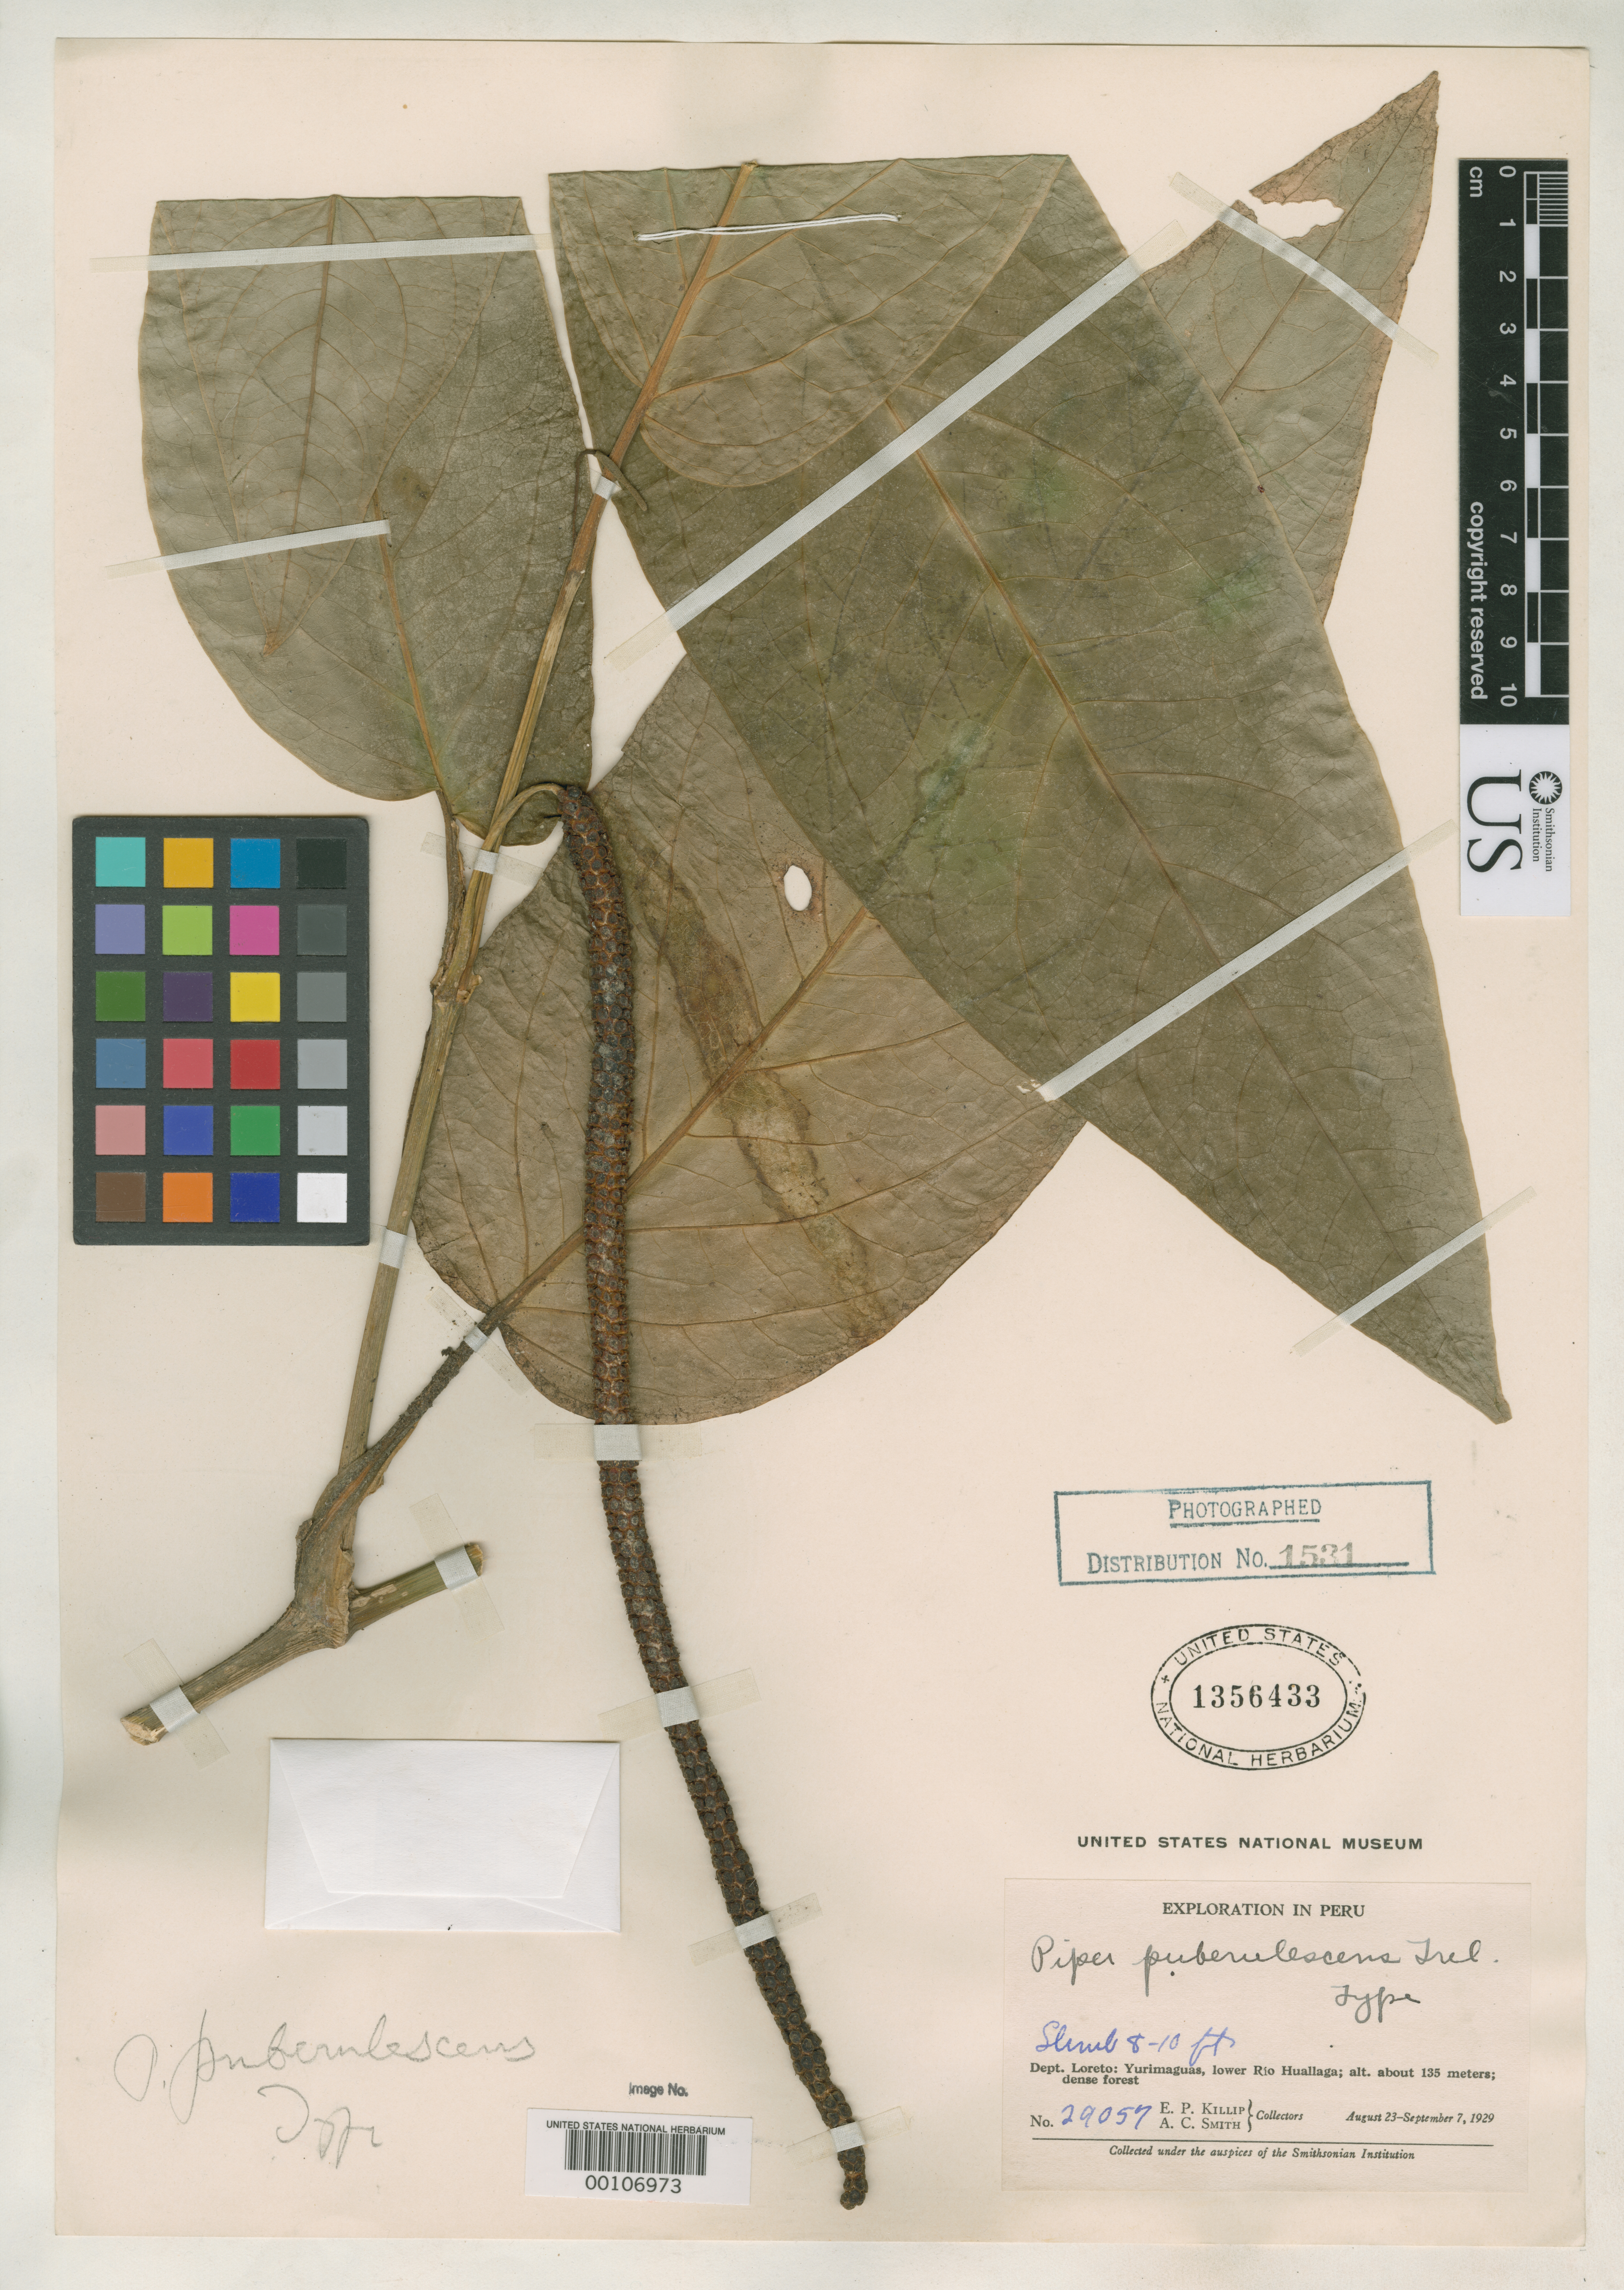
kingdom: Plantae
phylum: Tracheophyta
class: Magnoliopsida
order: Piperales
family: Piperaceae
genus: Piper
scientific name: Piper puberulescens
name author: Trel. in J.F. Macbr.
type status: Holotype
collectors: E. P. Killip & A. C. Smith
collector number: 29057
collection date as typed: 23 Aug 1929 to 07 Sep 1929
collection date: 1929-08-23/1929-09-07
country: Peru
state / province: Loreto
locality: Yurimaguas, Rio Huallaga.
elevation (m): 135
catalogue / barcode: US 1356433